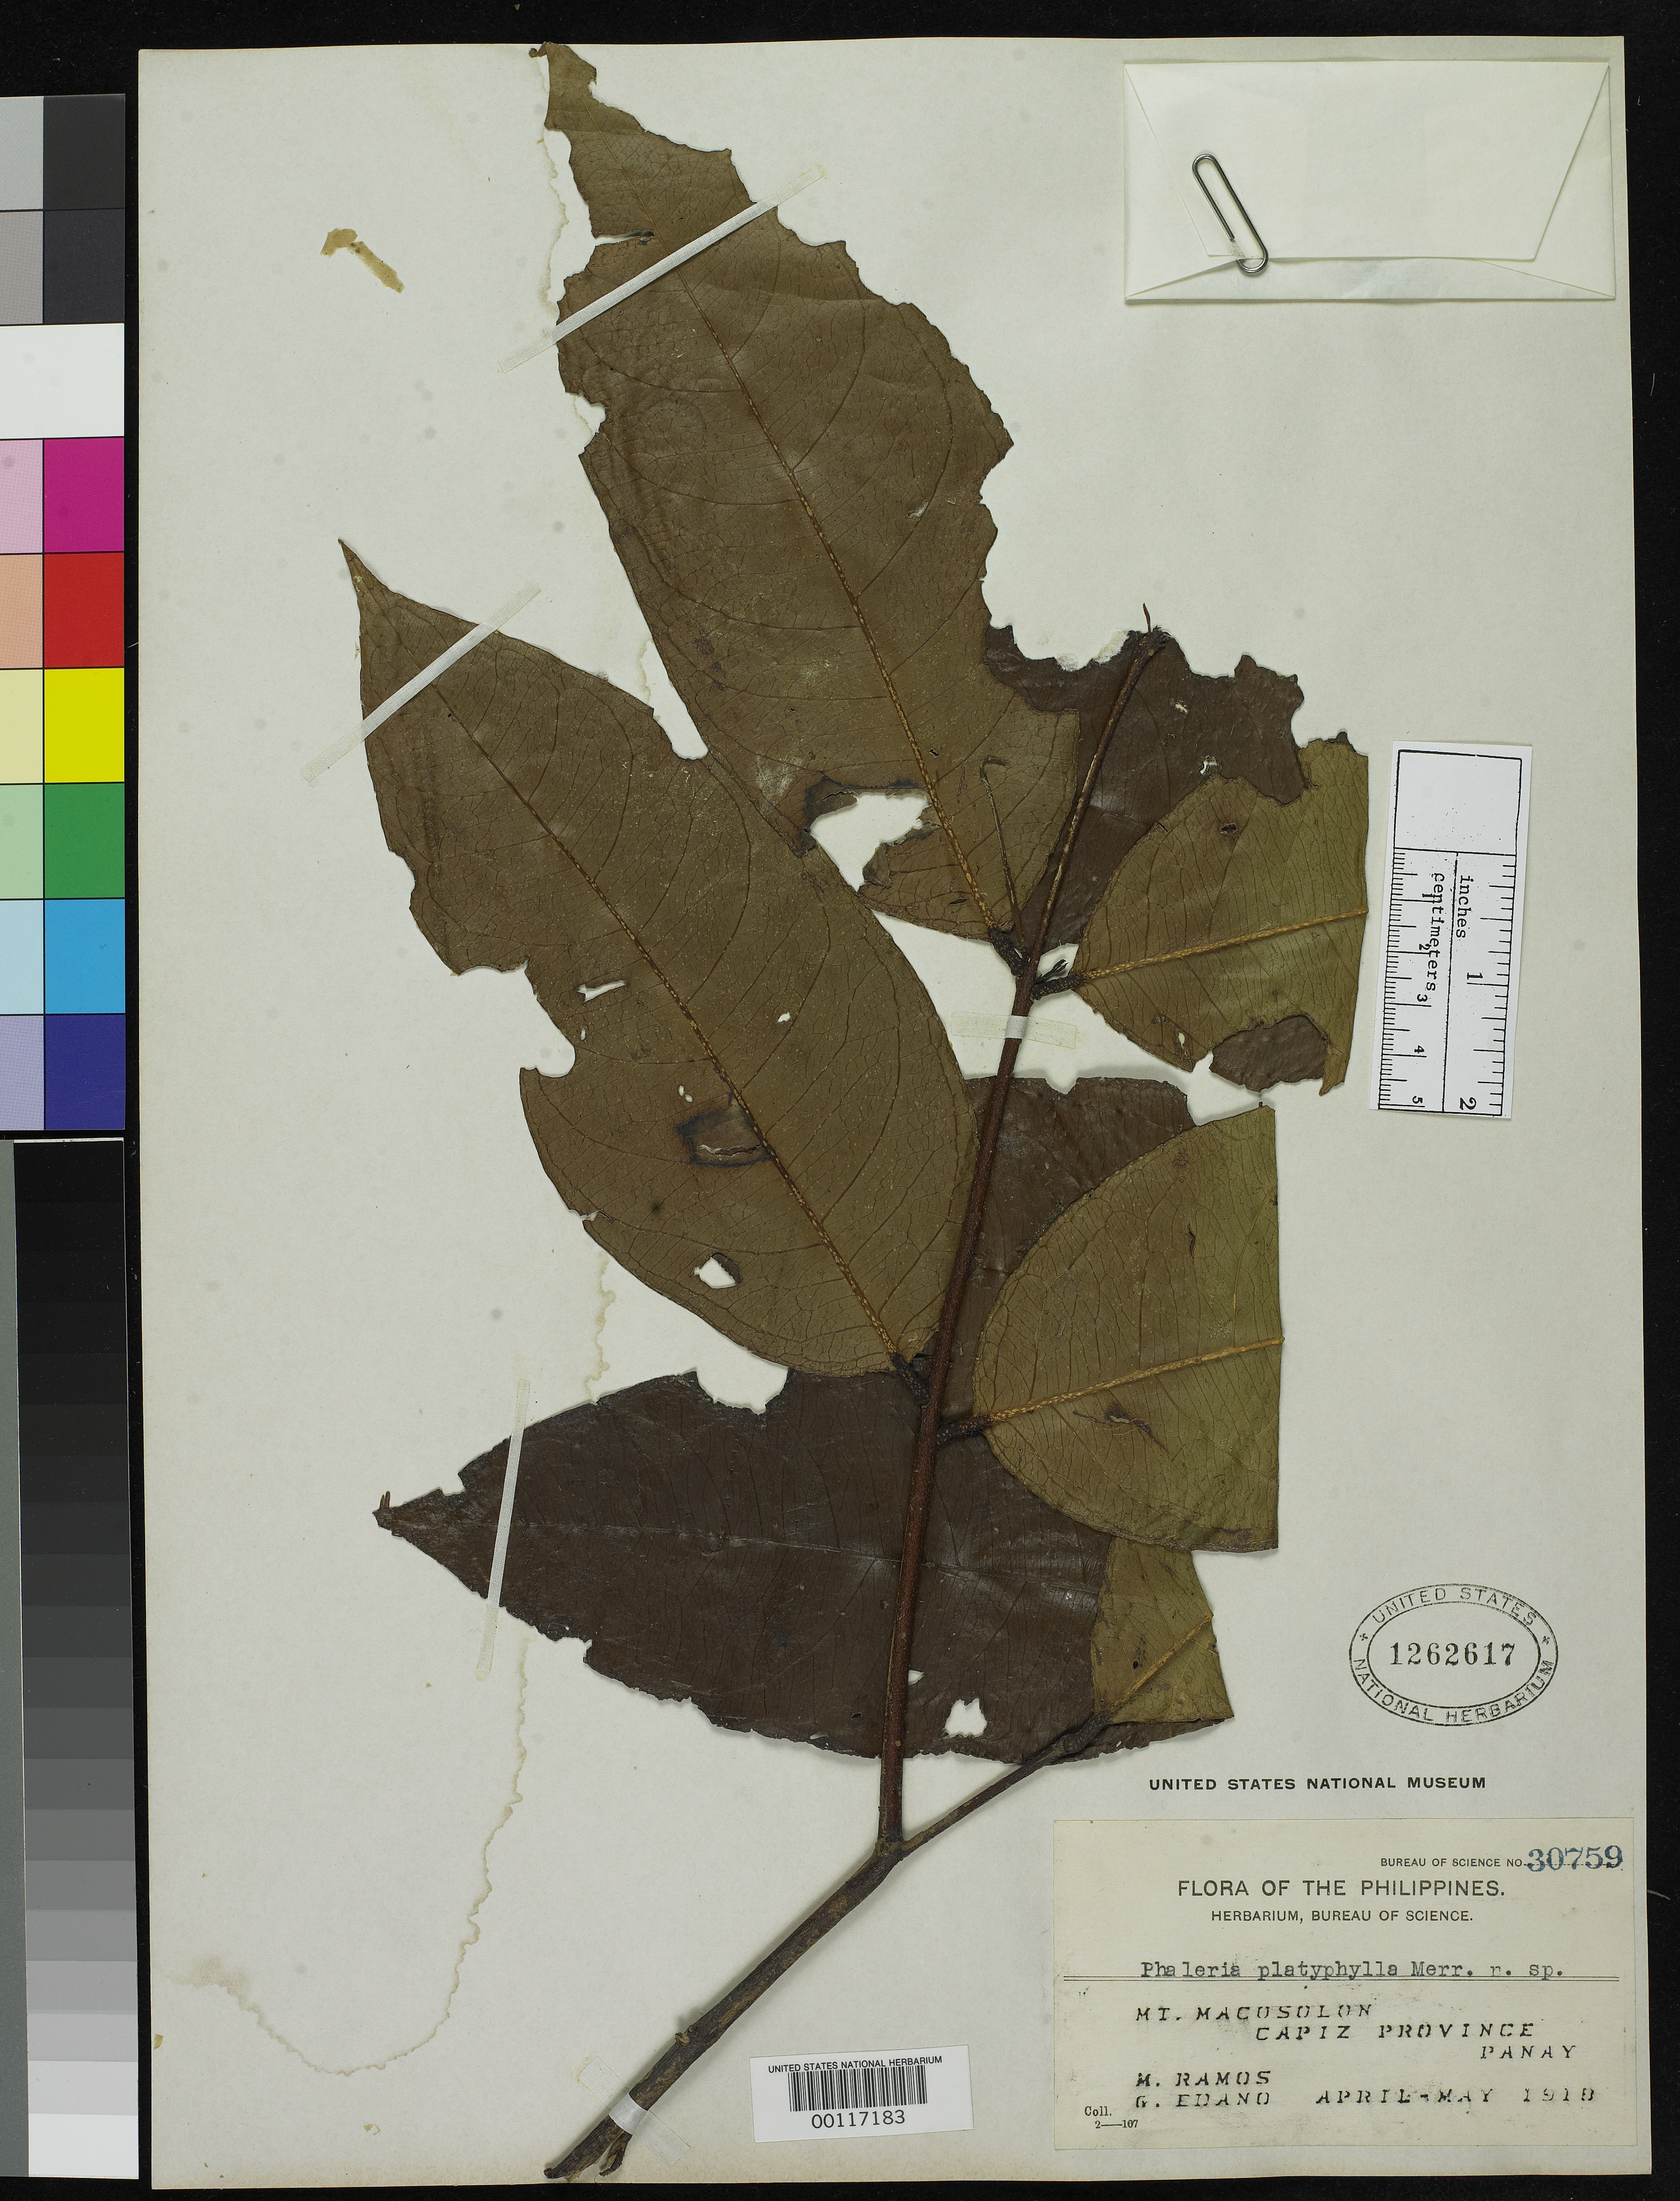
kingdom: Plantae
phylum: Tracheophyta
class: Magnoliopsida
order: Malvales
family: Thymelaeaceae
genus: Phaleria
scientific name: Phaleria platyphylla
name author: Merr.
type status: Isotype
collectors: M. Ramos & G. E. Edaño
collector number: Bur. Sci. 30759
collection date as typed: Aug 1918 to -- May 1918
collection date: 1918-05/1918-08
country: Philippines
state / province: Western Visayas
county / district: Capiz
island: Panay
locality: Mt. Macosolon.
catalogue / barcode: US 1262617